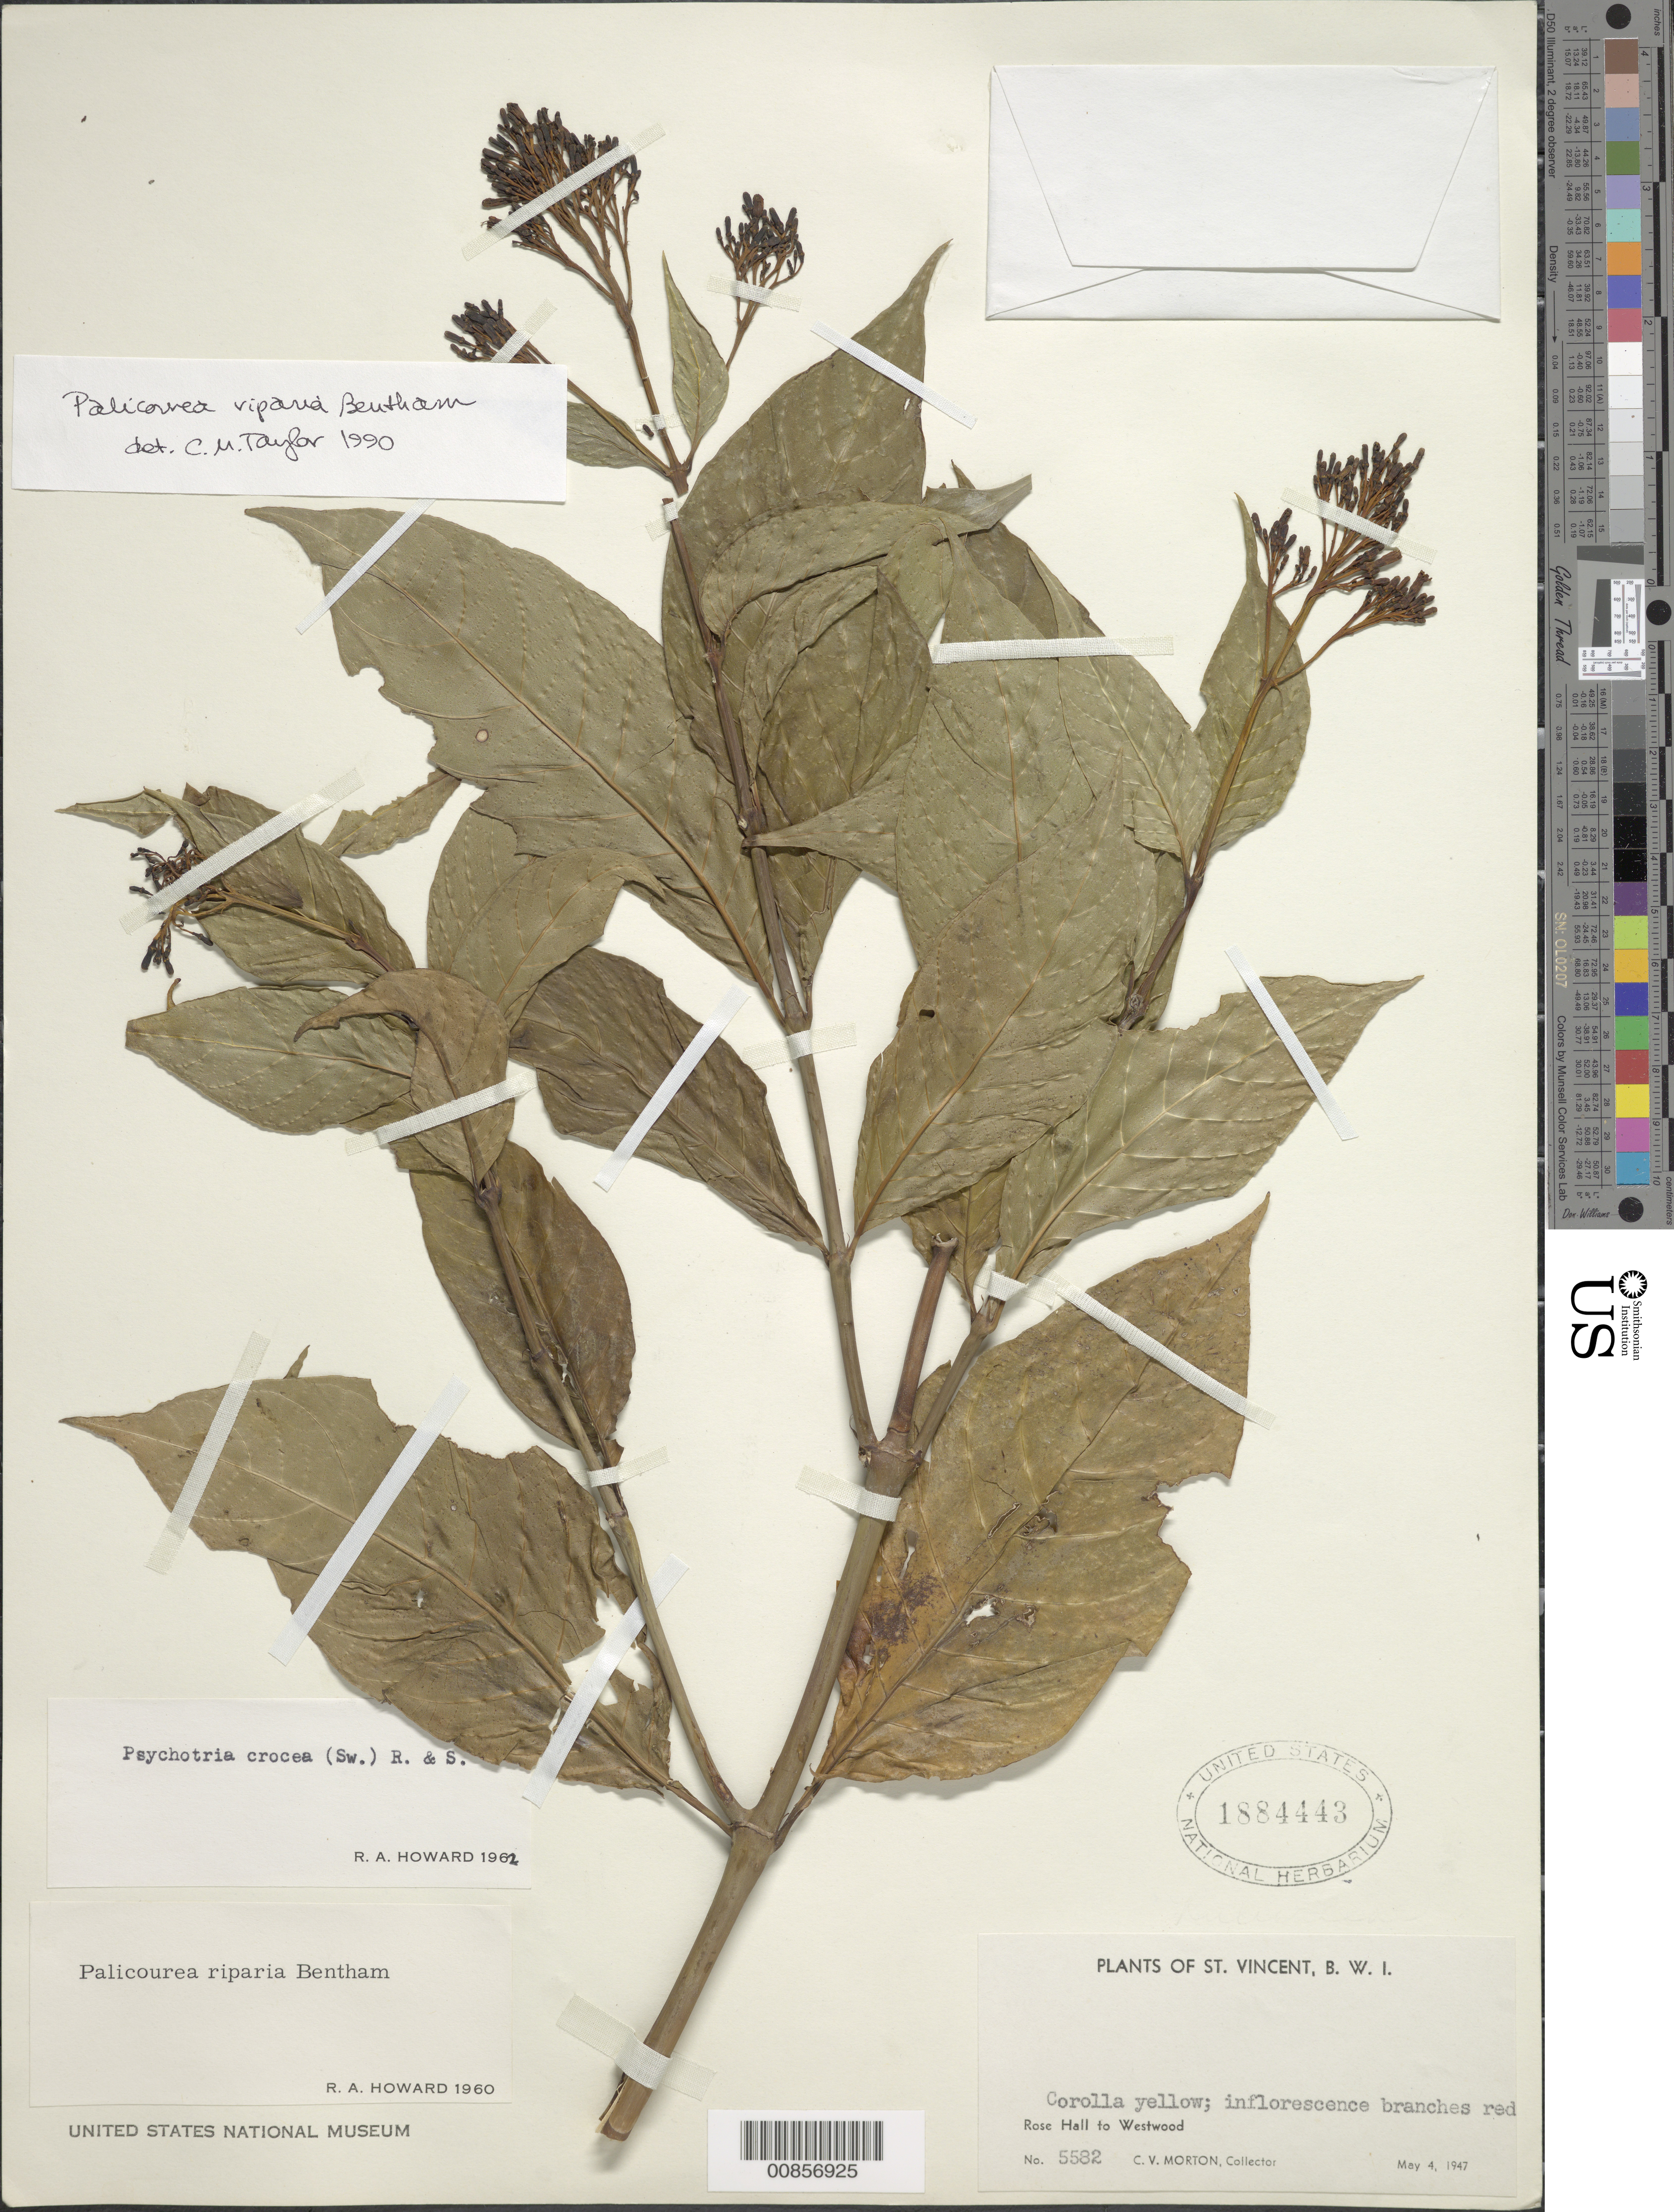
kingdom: Plantae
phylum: Tracheophyta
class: Magnoliopsida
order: Gentianales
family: Rubiaceae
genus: Palicourea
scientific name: Palicourea croceoides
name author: Desv. ex Ham.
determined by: Taylor, Charlotte M.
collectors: C. V. Morton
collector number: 5582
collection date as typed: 04 May 1947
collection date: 1947-05-04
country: St. Vincent - Grenadines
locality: Rose Hall to Westwood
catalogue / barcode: US 1884443